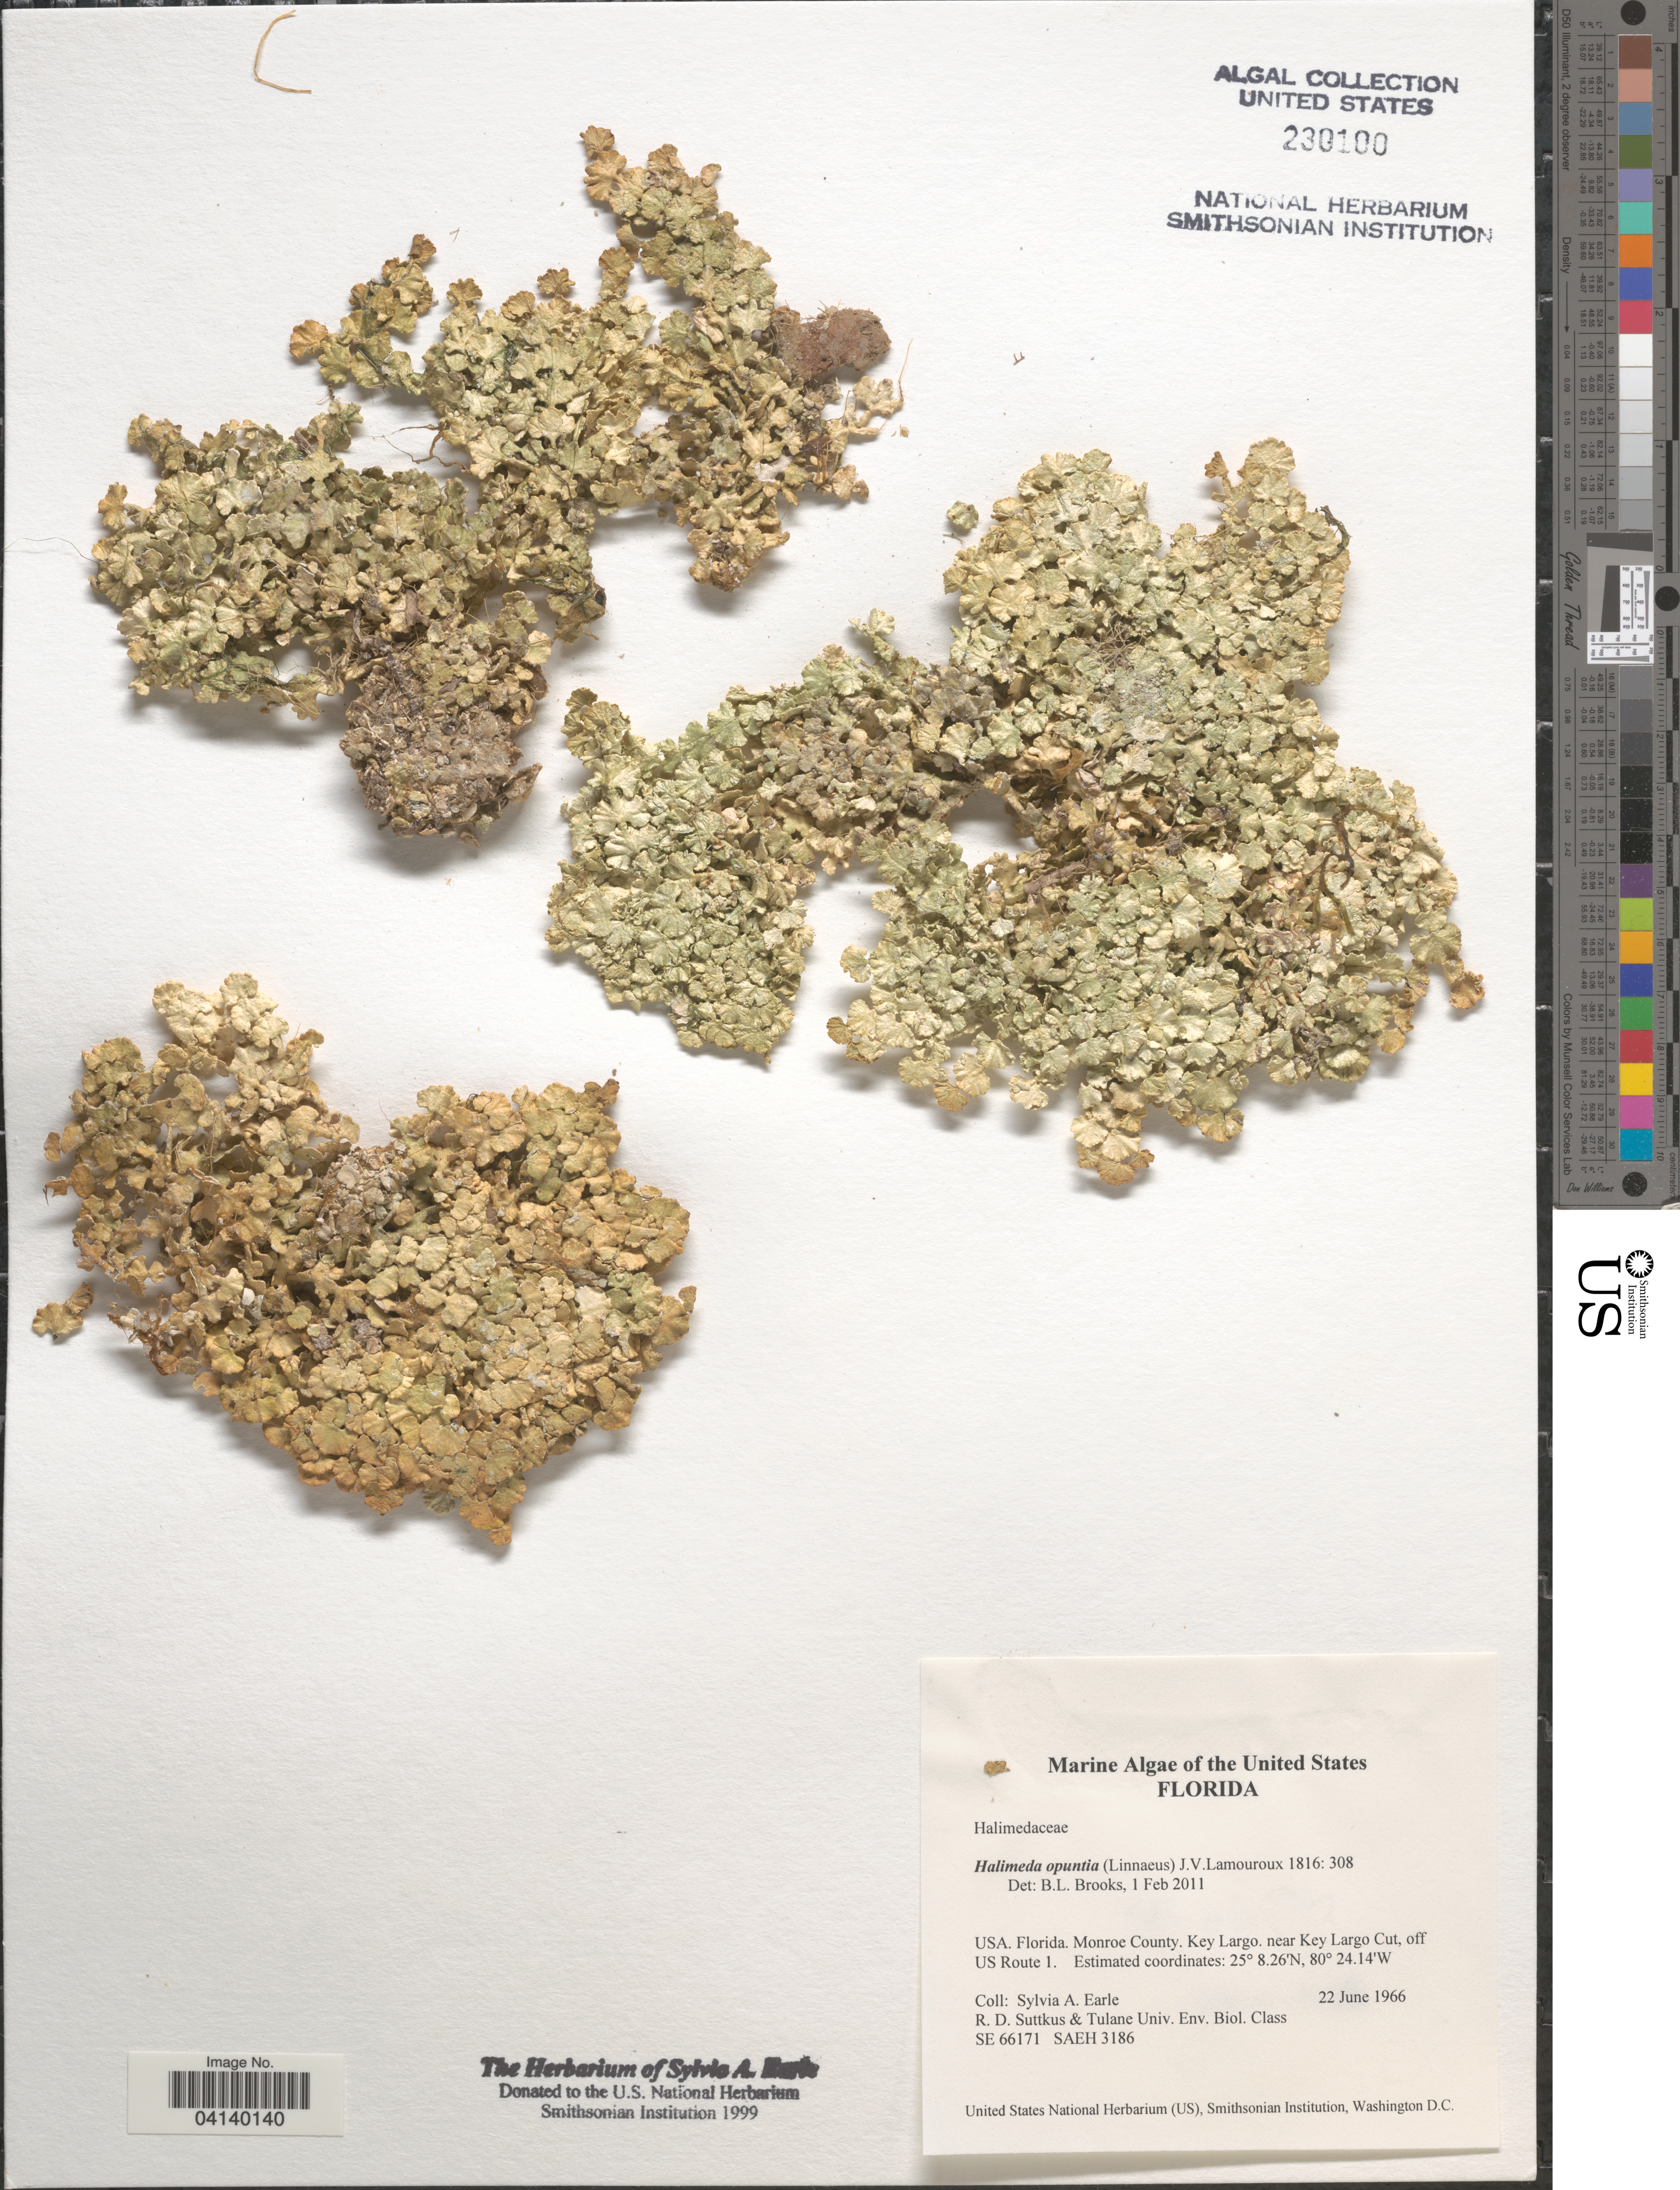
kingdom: Plantae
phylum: Chlorophyta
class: Ulvophyceae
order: Bryopsidales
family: Halimedaceae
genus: Halimeda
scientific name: Halimeda opuntia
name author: (L.) J.V.Lamouroux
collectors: S. A. Earle, R. Suttkus & Tulane Univ. Env. Biol. Class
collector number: SE66171/SAEH3186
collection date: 1966-06-22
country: United States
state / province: Florida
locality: Monroe County. Key Largo. near Key Largo Cut, off US Route 1.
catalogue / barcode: US 230100